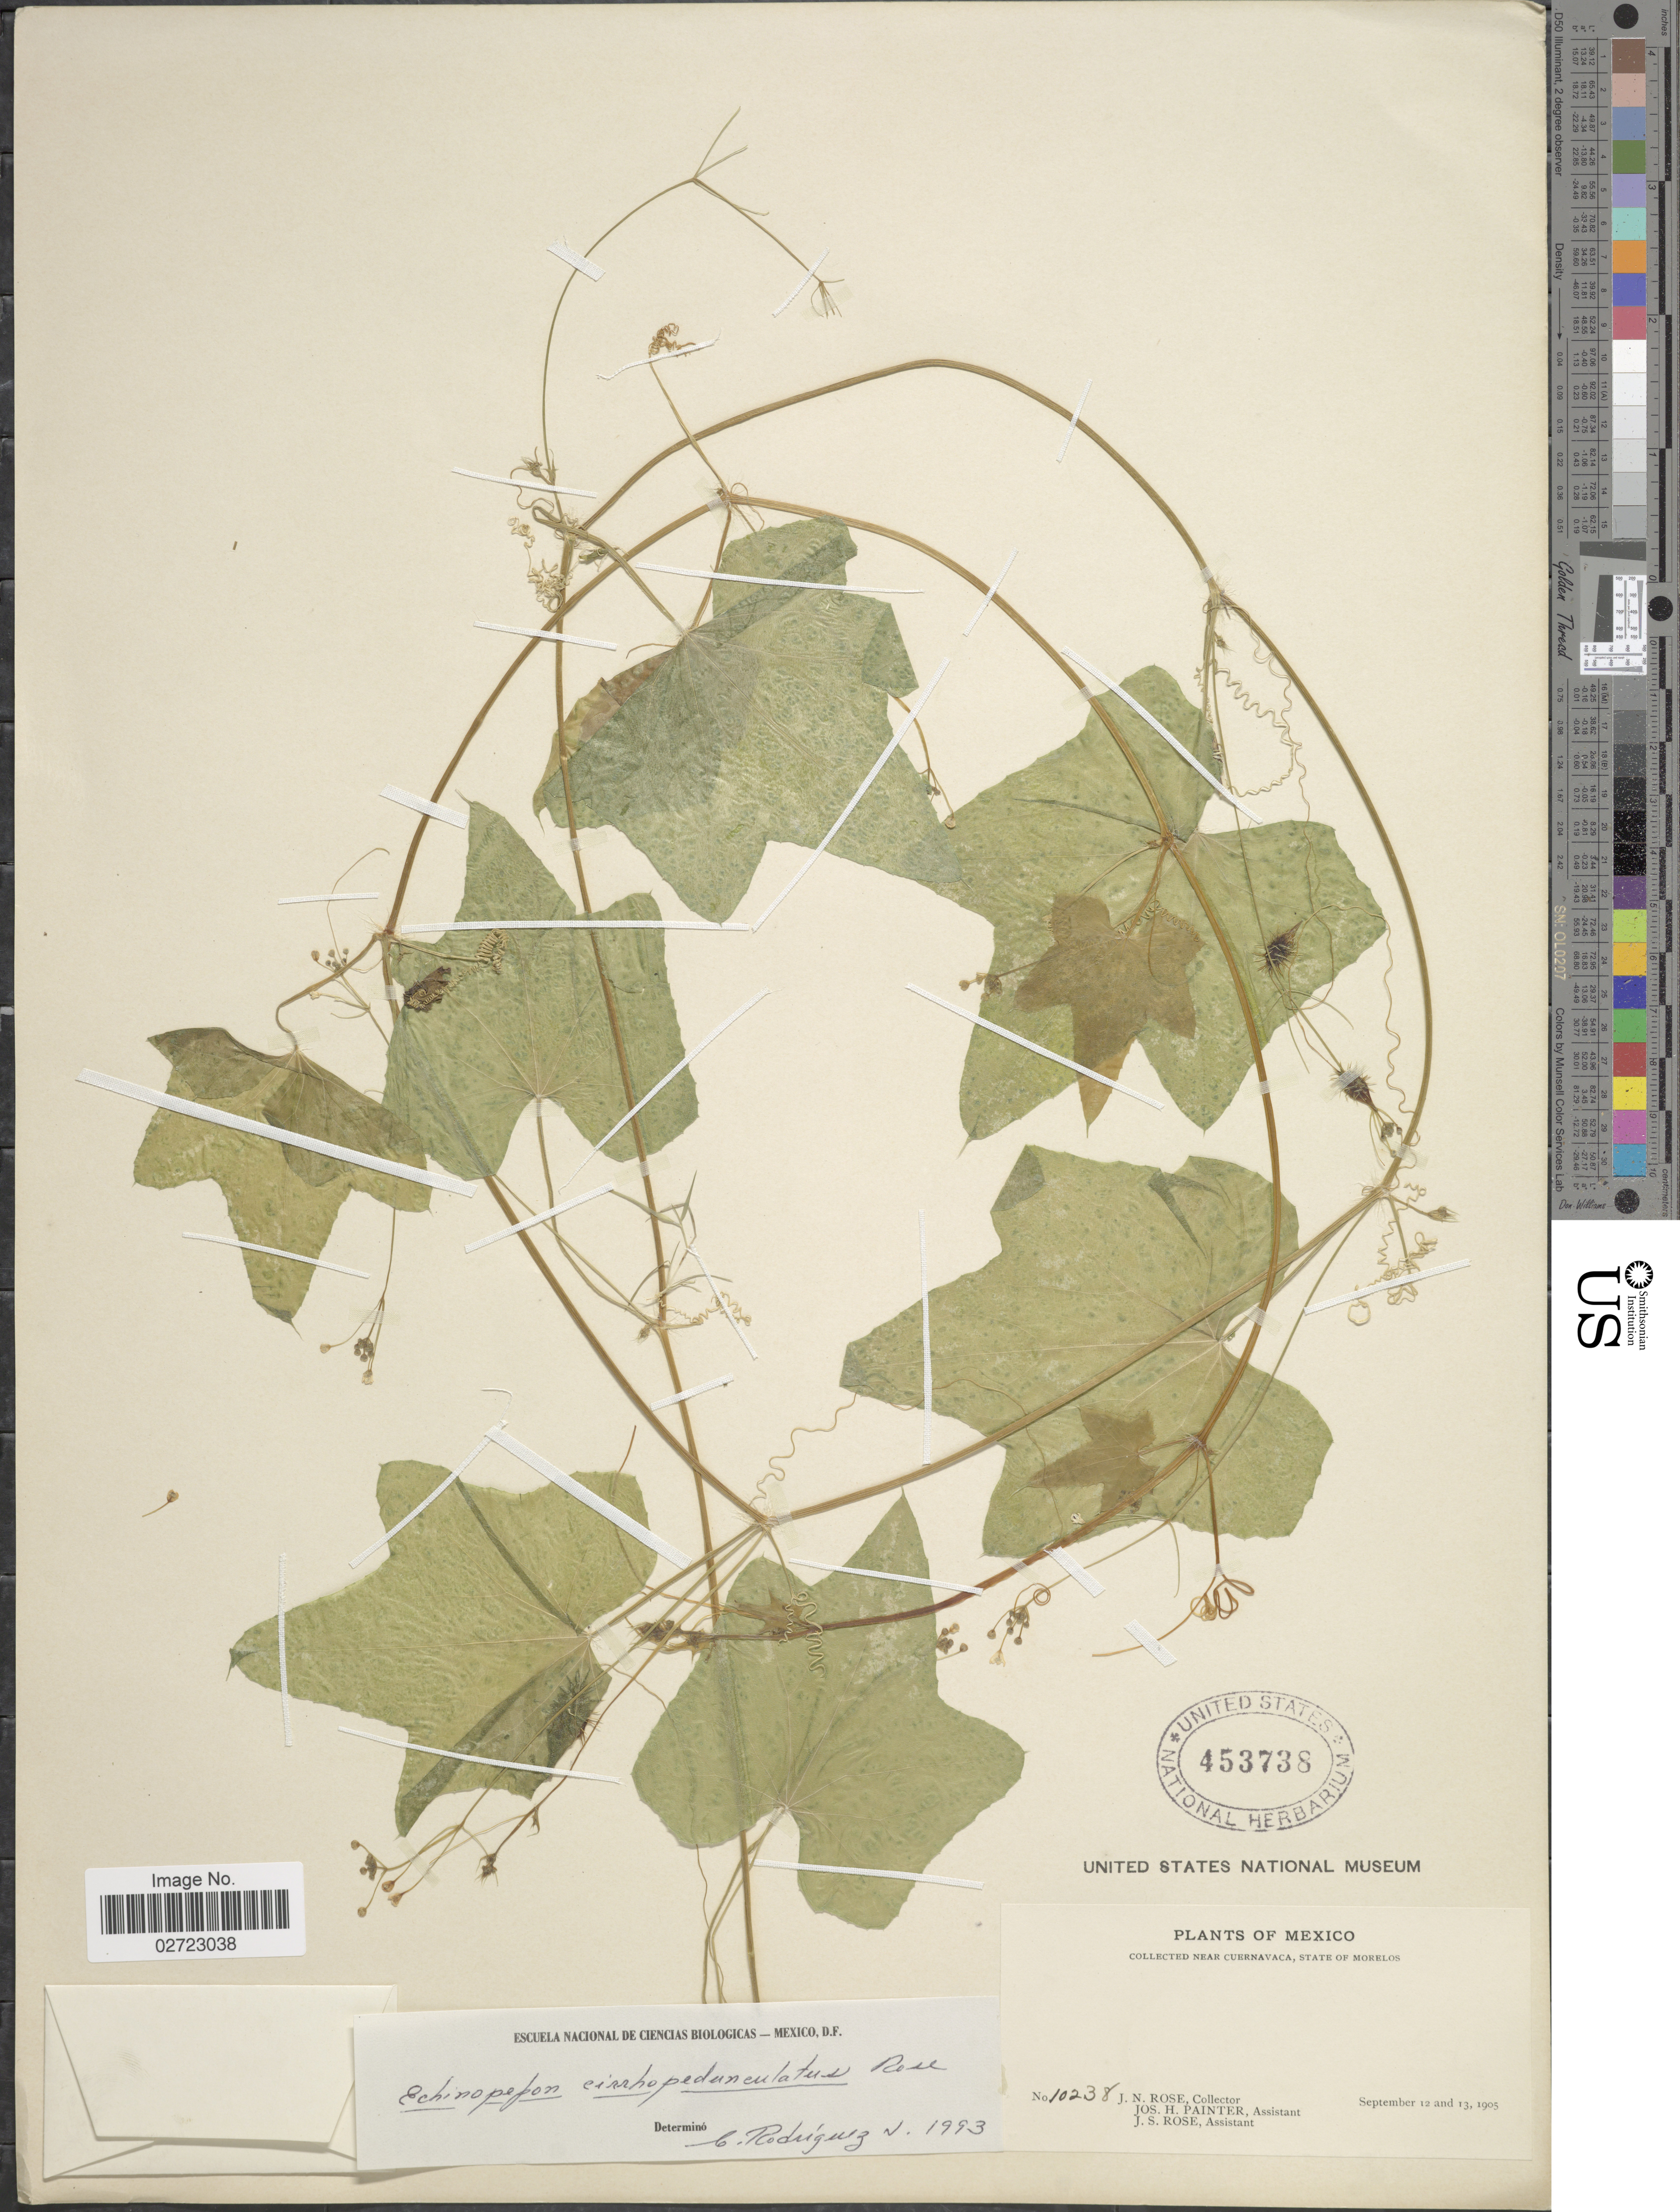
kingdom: Plantae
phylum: Tracheophyta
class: Magnoliopsida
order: Cucurbitales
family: Cucurbitaceae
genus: Echinopepon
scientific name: Echinopepon cirrhopedunculatus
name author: Rose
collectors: J. N. Rose, J. H. Painter & J. S. Rose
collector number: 10238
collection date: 1905-09-12/1905-09-13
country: Mexico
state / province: Morelos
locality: Near Cuernavaca.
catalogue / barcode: US 453738